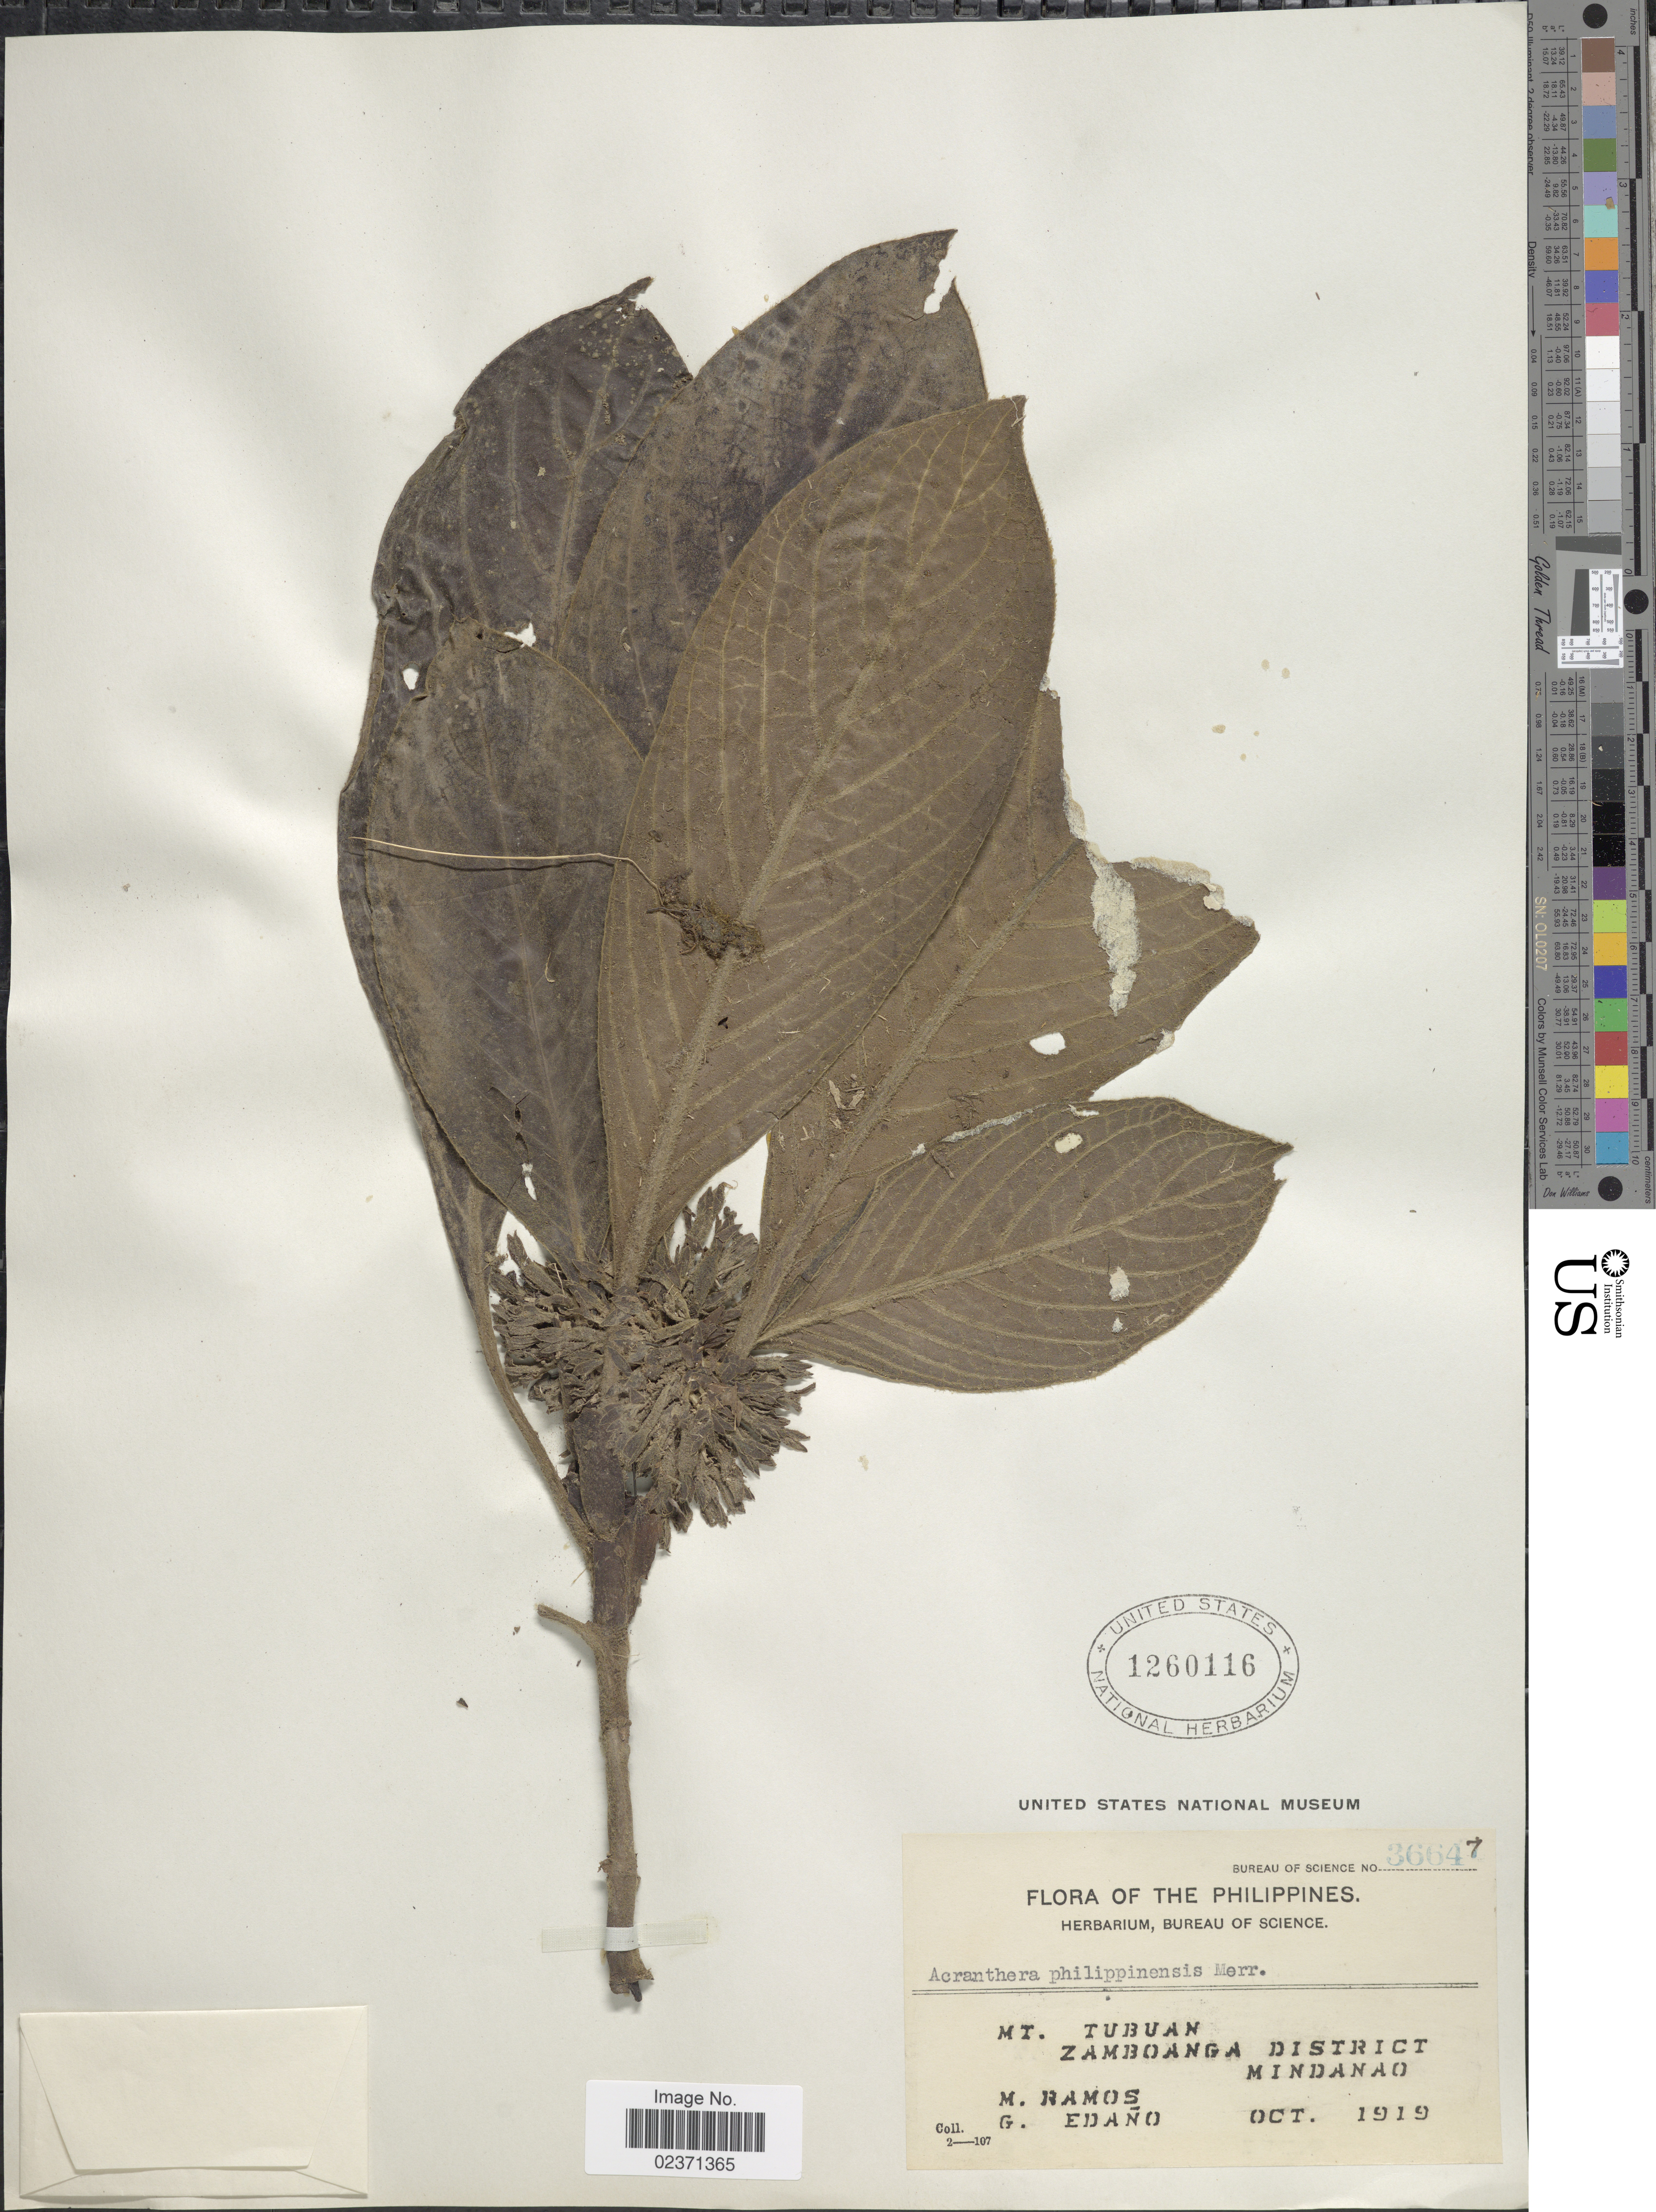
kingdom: Plantae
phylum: Tracheophyta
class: Magnoliopsida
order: Gentianales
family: Rubiaceae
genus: Acranthera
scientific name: Acranthera philippinensis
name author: Merr.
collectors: M. Ramos & G. Edaño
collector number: Bureau of Science 36647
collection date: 1919-10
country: Philippines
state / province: Zamboanga Peninsula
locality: Mt. Tubuan, Zamboanga Peninsula, Mindanao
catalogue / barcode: US 1260116